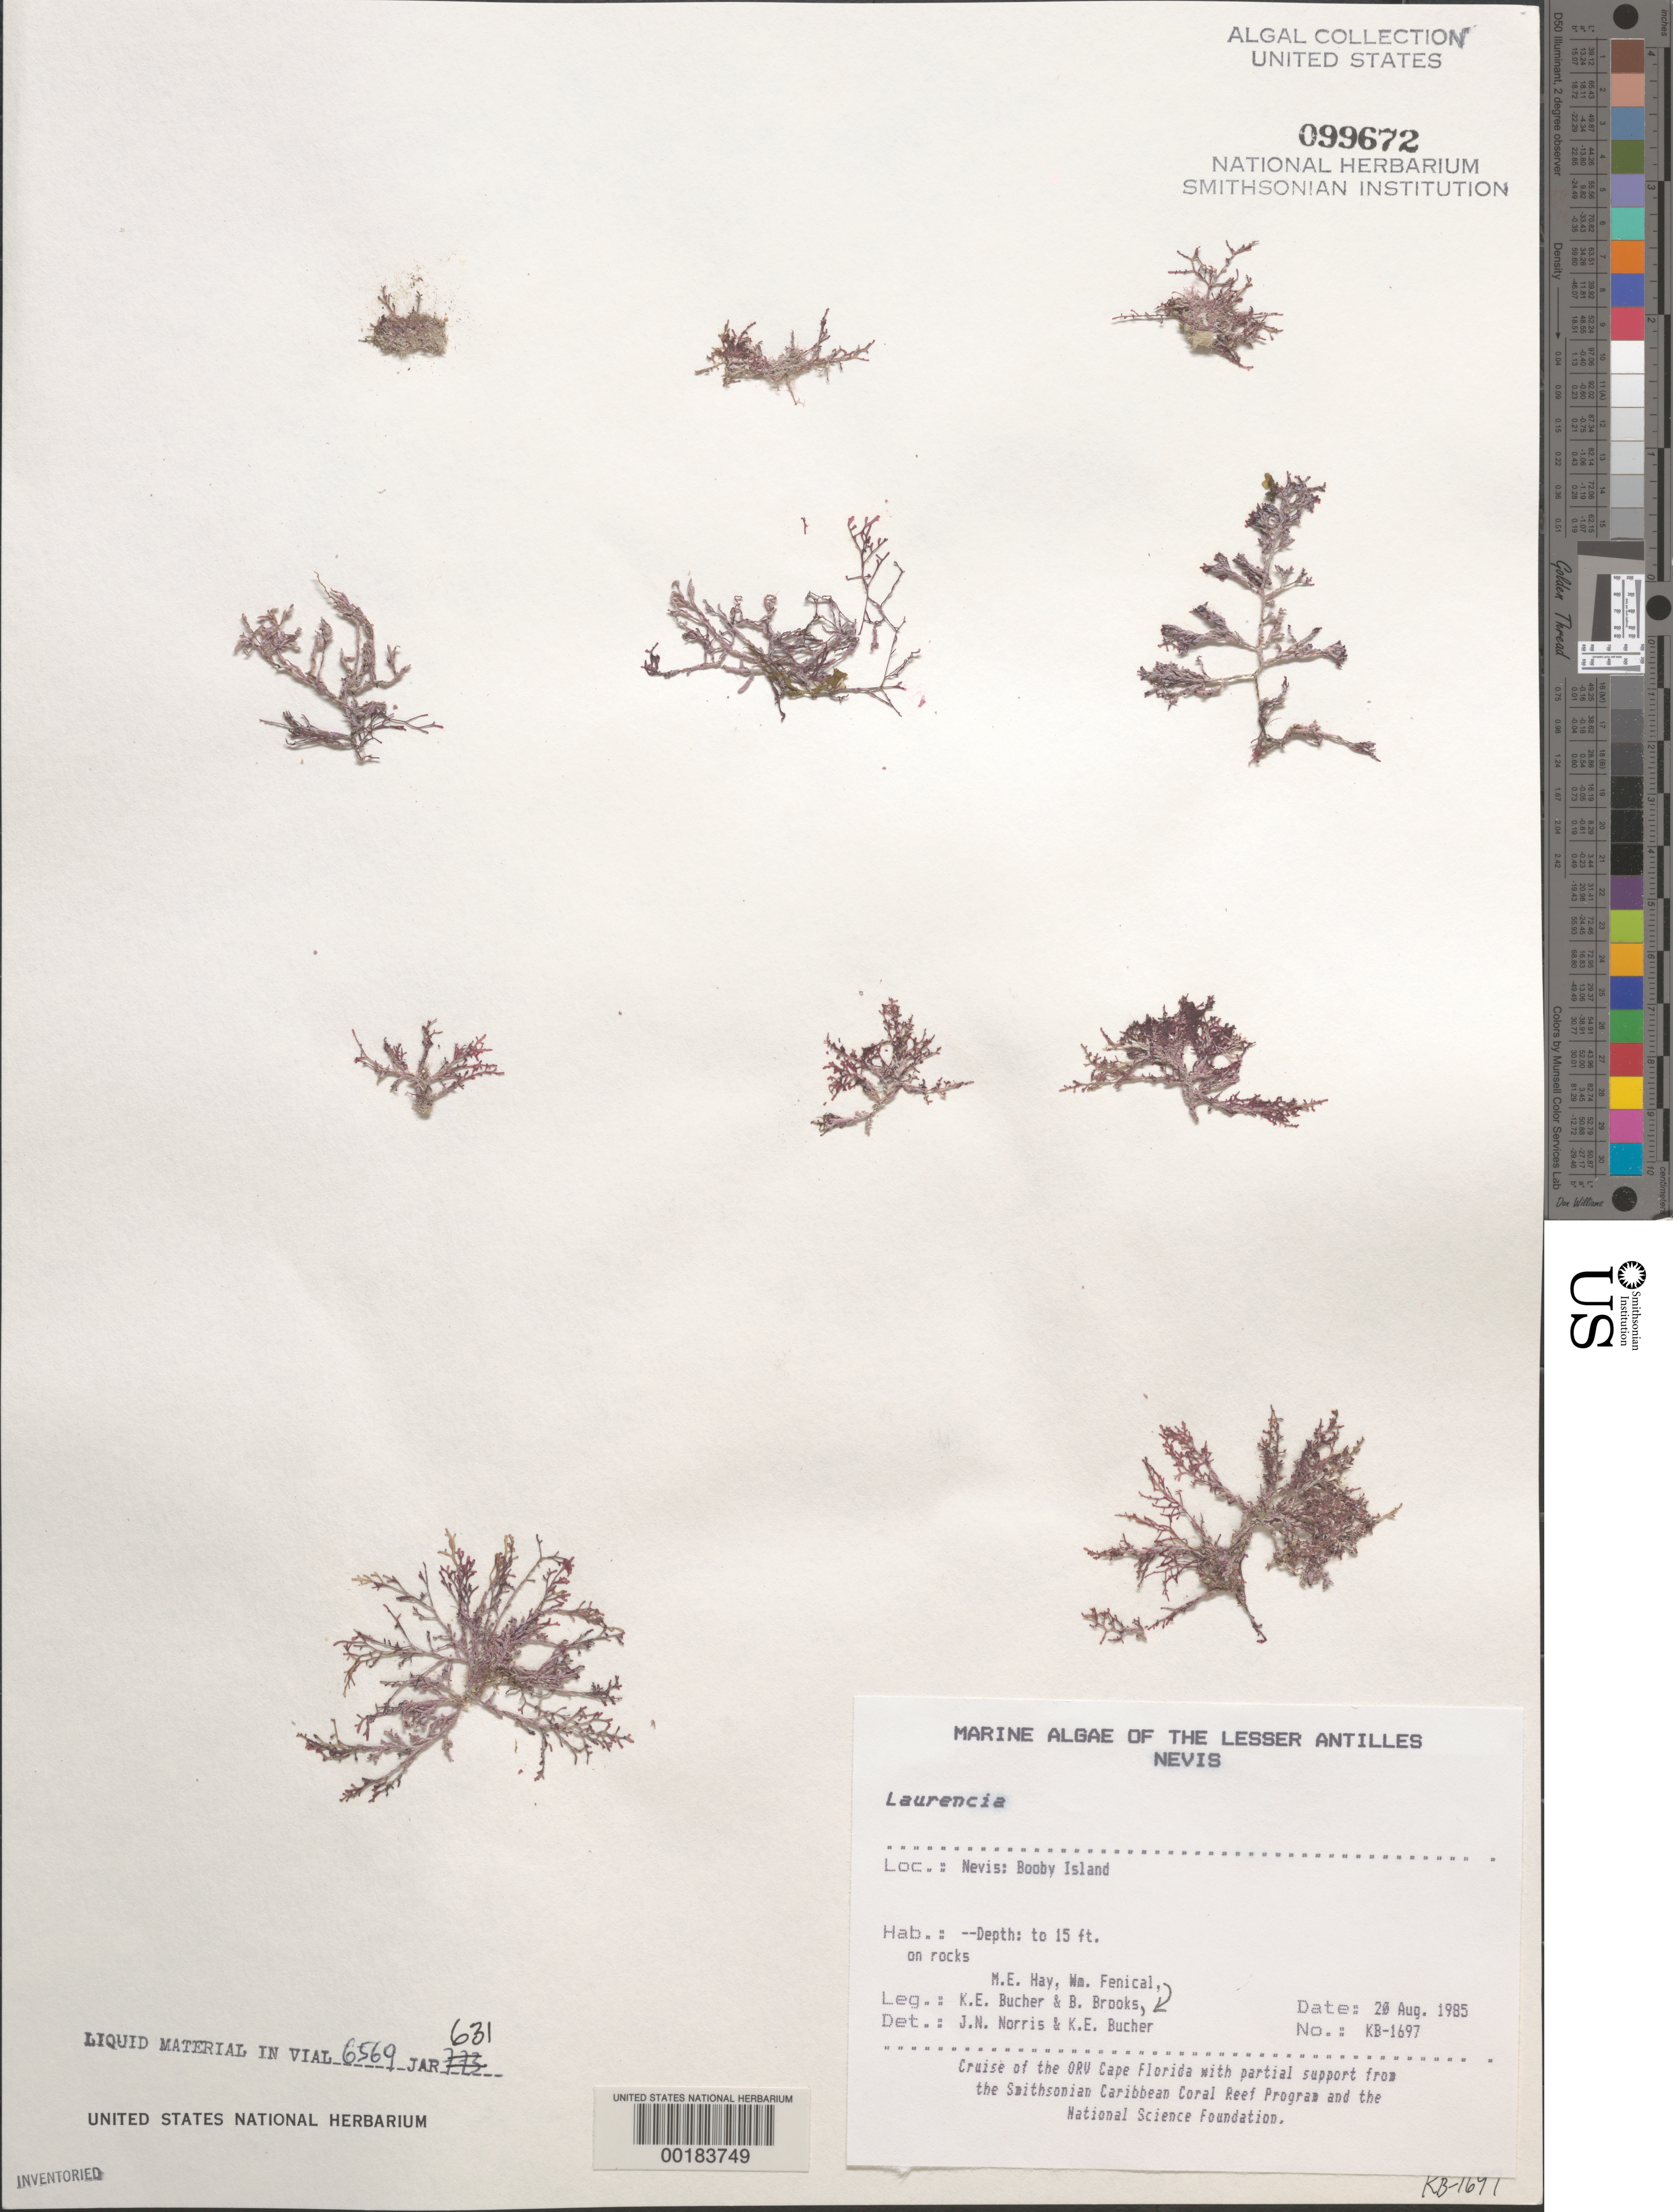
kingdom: Plantae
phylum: Rhodophyta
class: Florideophyceae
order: Ceramiales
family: Rhodomelaceae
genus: Laurencia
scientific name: Laurencia sp.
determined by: Norris, J. N.; Brooks, B. L.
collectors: K. E. Bucher, B. Brooks, M. E. Hay & W. Fenical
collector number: KB-1697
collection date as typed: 20 Aug 1985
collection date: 1985-08-20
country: St. Christopher-Nevis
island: Nevis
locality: Booby Island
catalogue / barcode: US 99672